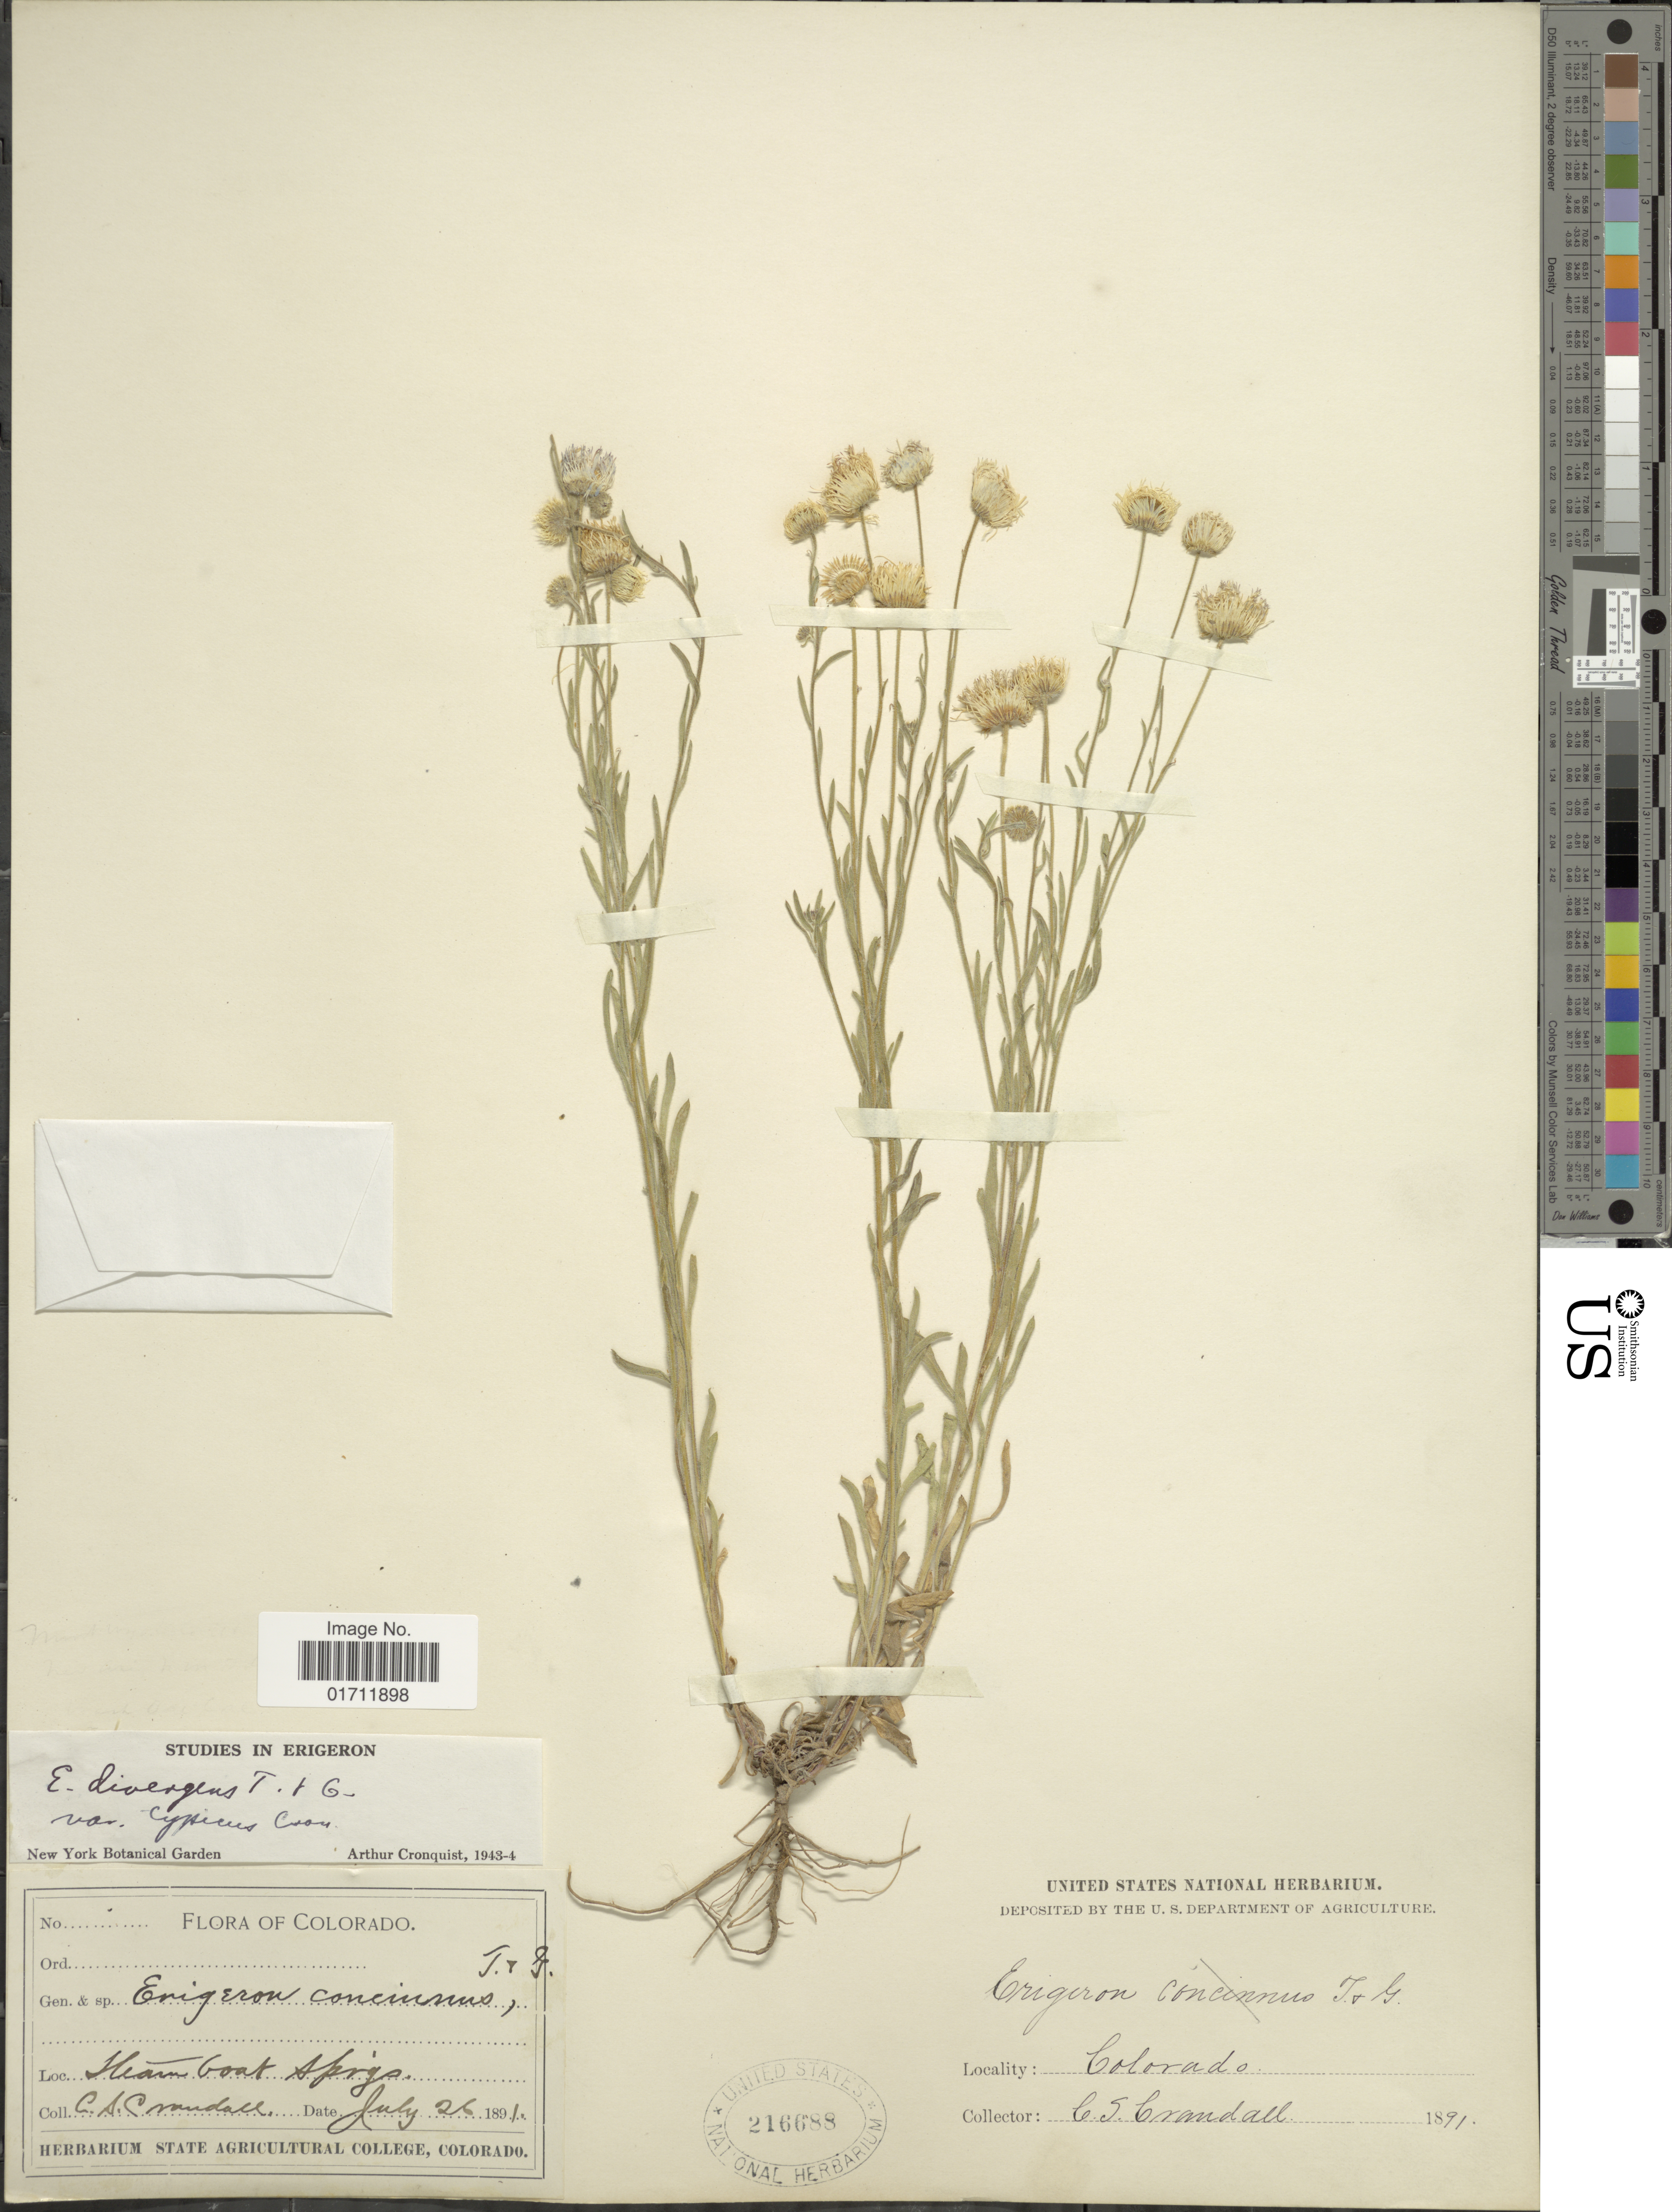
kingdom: Plantae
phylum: Tracheophyta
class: Magnoliopsida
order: Asterales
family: Asteraceae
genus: Erigeron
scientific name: Erigeron divergens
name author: Torr. & A. Gray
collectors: C. Crandall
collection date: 1891-07-26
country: United States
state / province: Colorado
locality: Steam Boat Springs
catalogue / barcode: US 216688